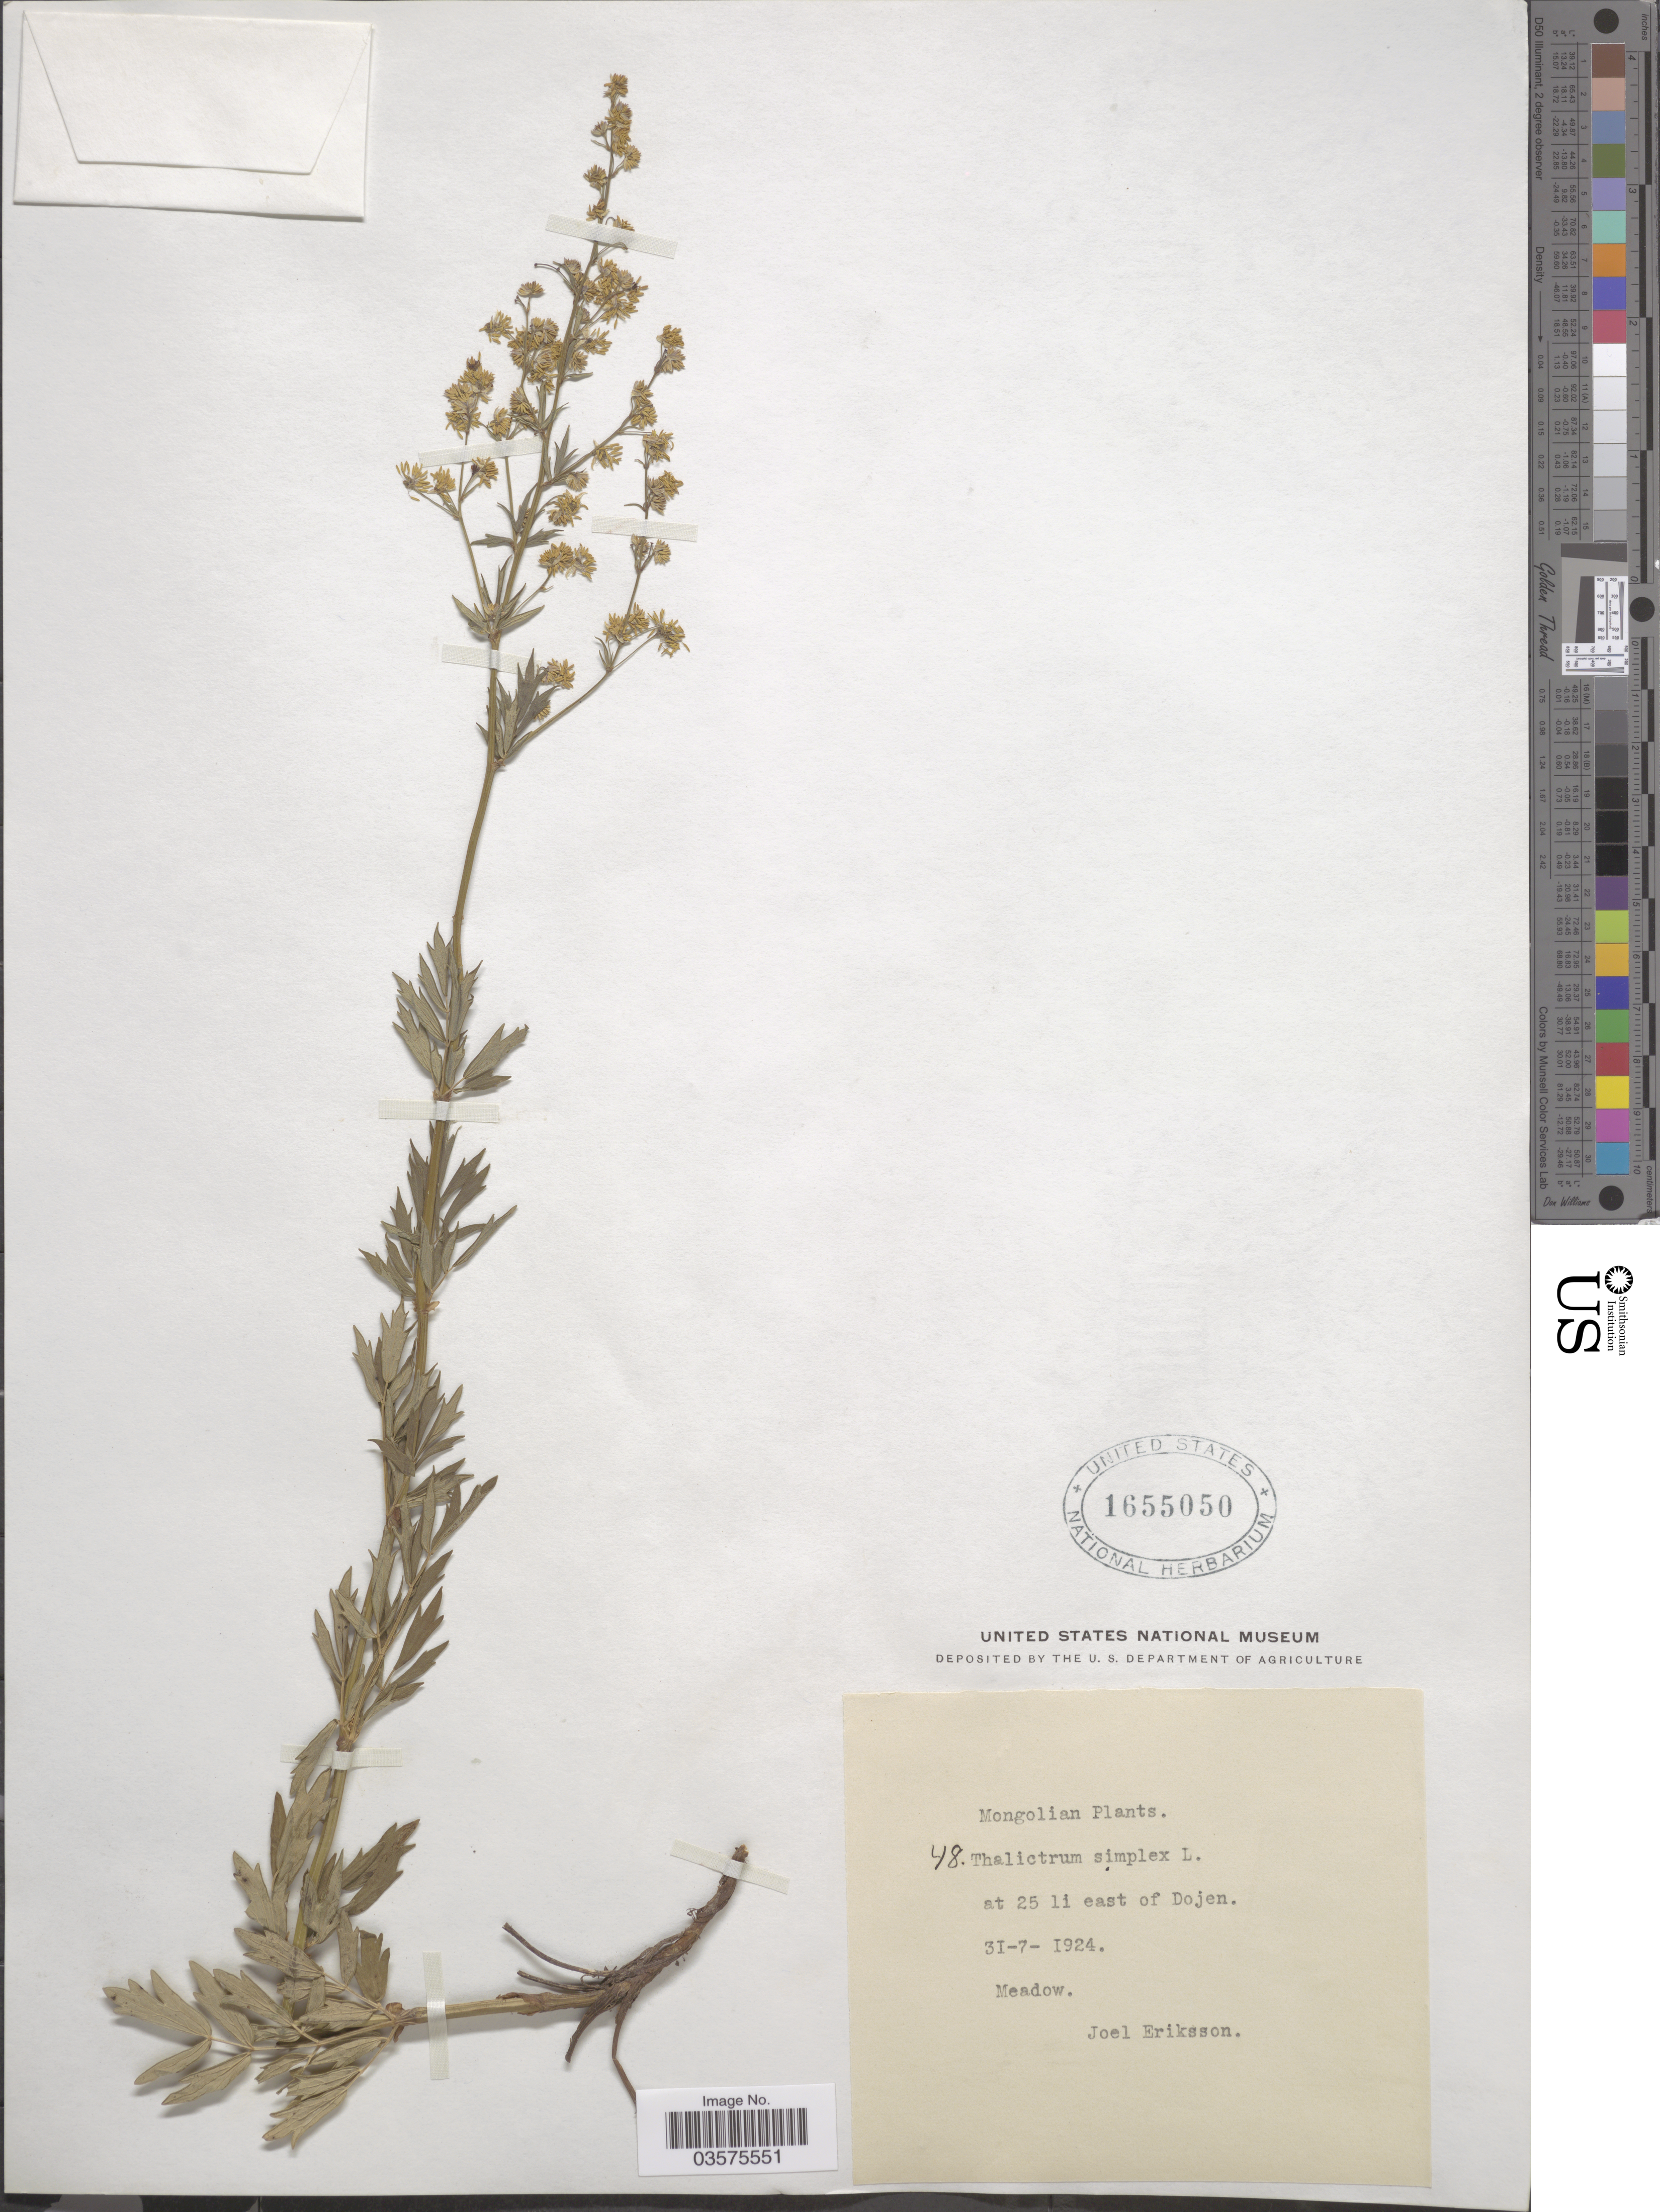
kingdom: Plantae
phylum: Tracheophyta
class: Magnoliopsida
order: Ranunculales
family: Ranunculaceae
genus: Thalictrum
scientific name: Thalictrum simplex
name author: L.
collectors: J. Eriksson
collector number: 48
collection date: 1924-07-31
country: Mongolia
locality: At 25 li east of Dojan.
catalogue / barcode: US 1655050